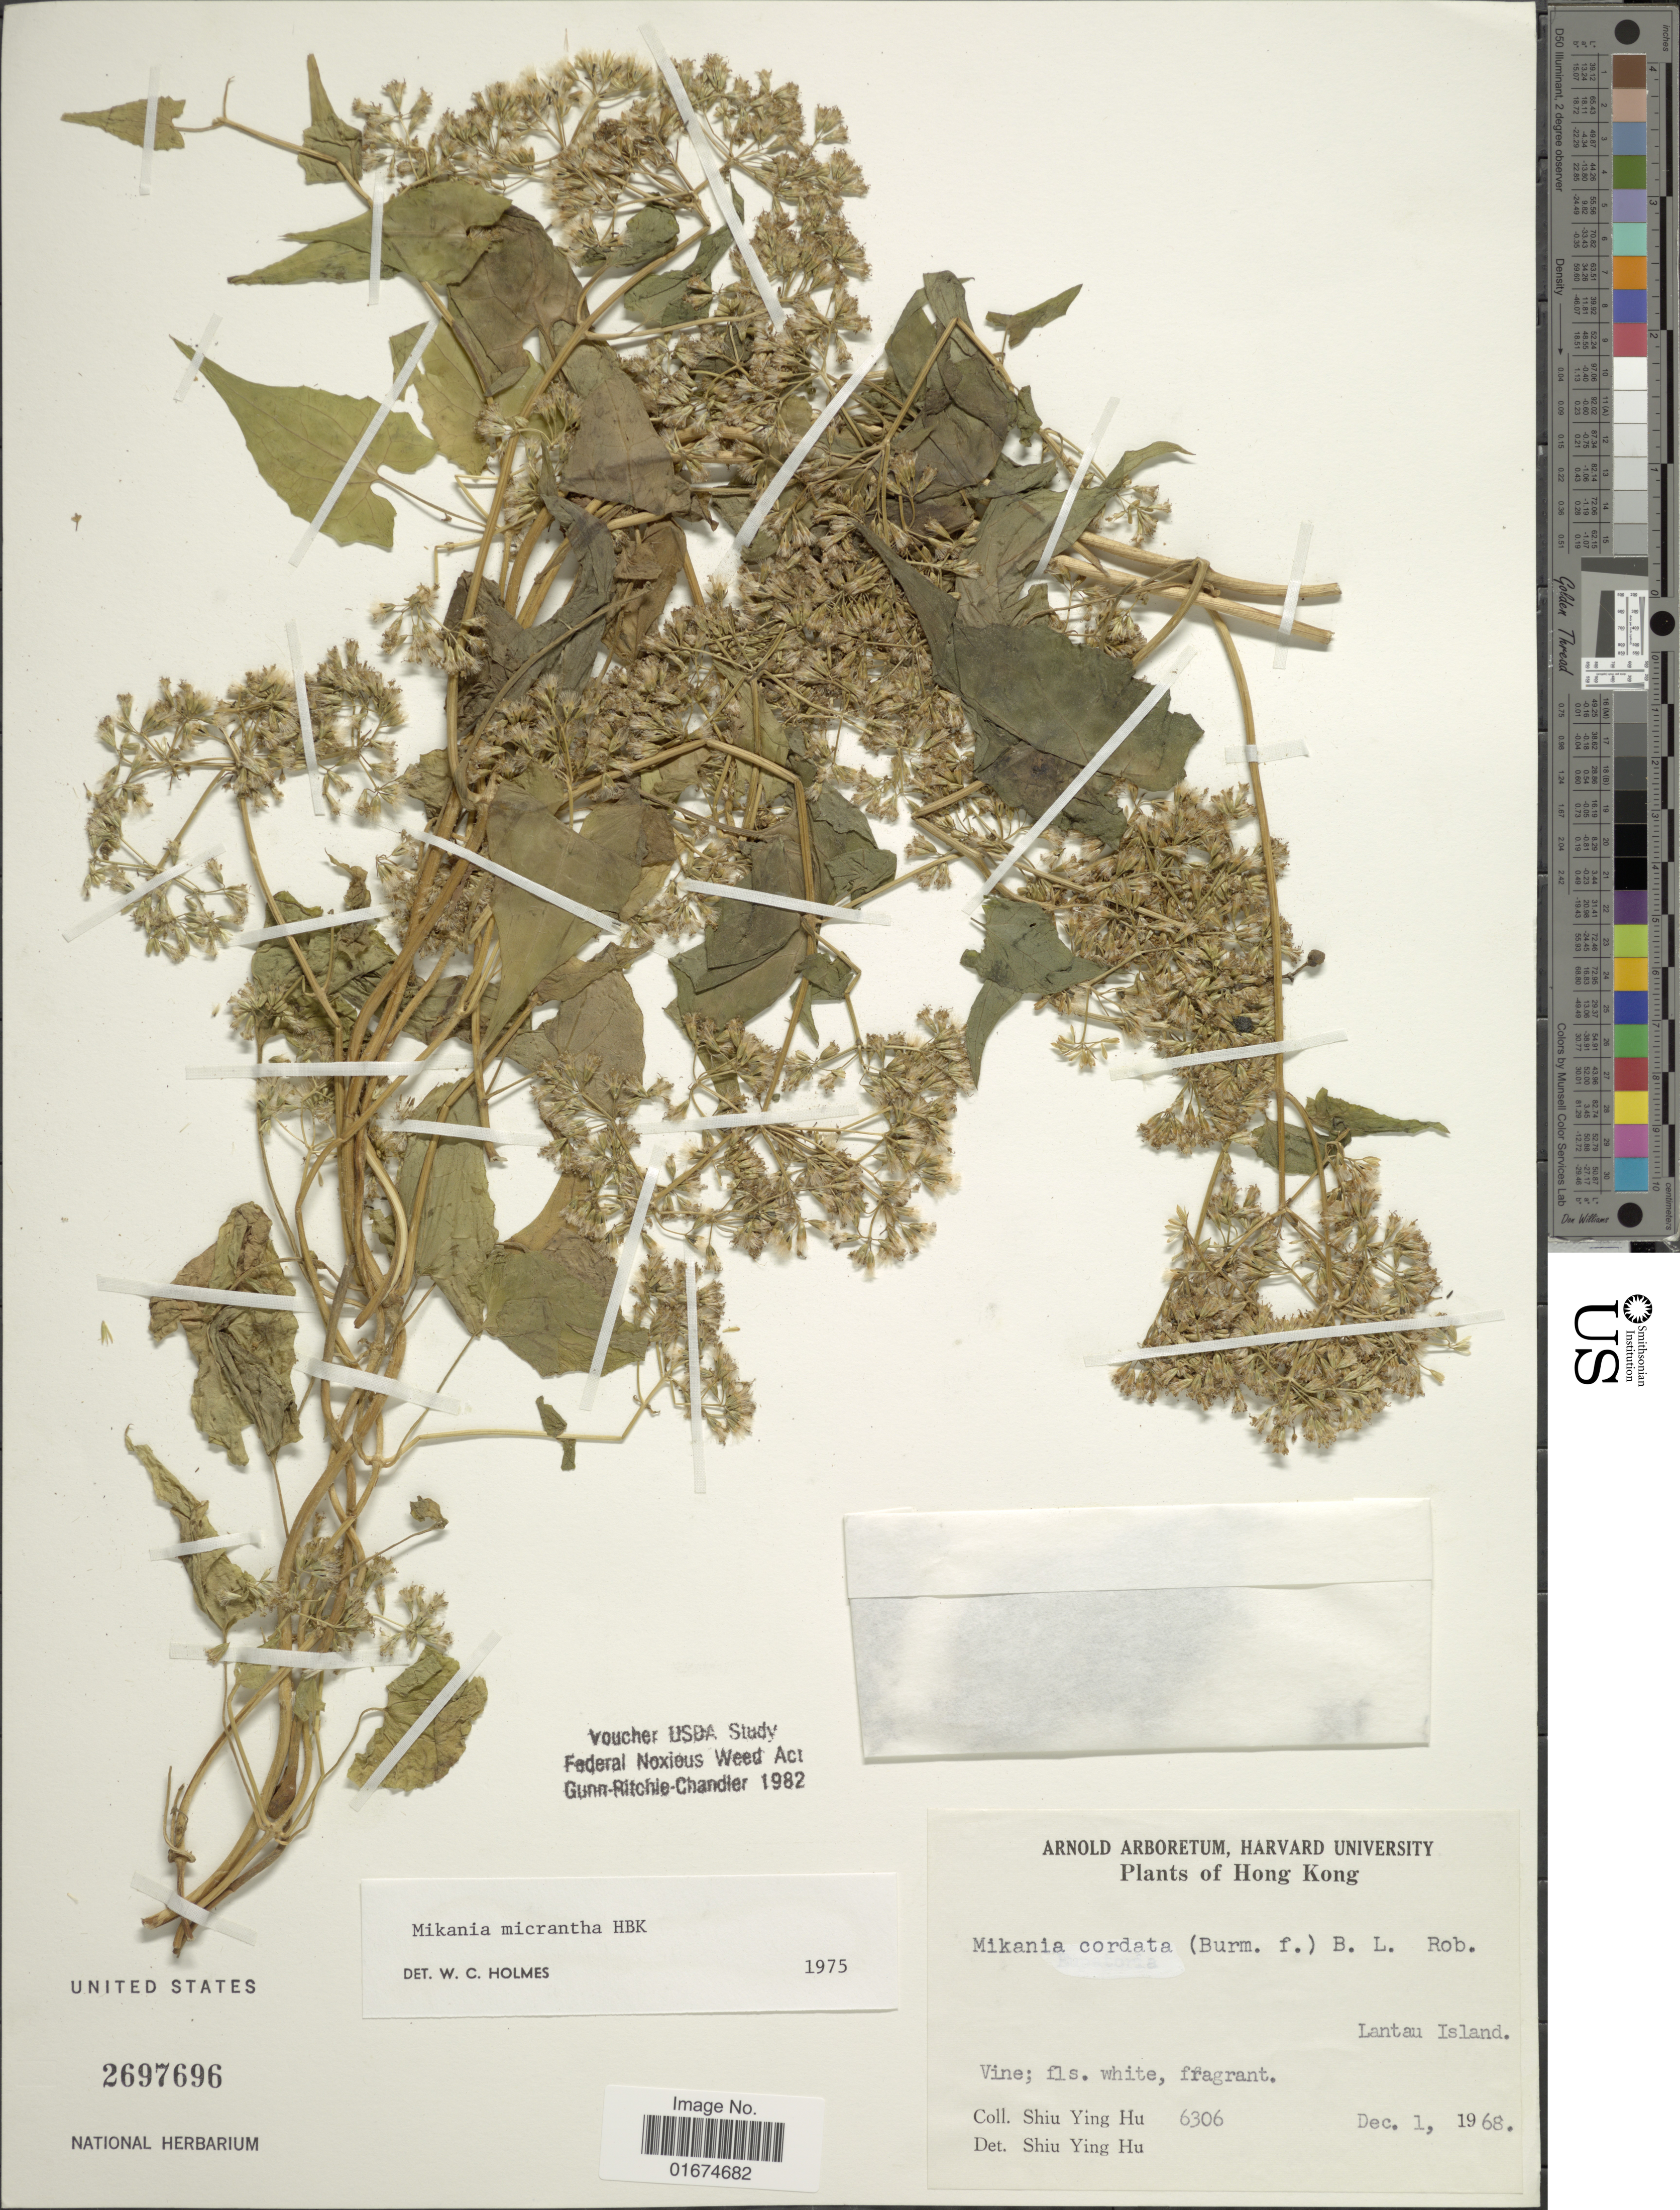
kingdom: Plantae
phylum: Tracheophyta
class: Magnoliopsida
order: Asterales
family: Asteraceae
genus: Mikania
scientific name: Mikania micrantha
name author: Kunth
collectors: S. Y. Hu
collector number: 6036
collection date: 1968-12-01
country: China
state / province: Hong Kong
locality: Lantau Island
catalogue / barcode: US 2697696